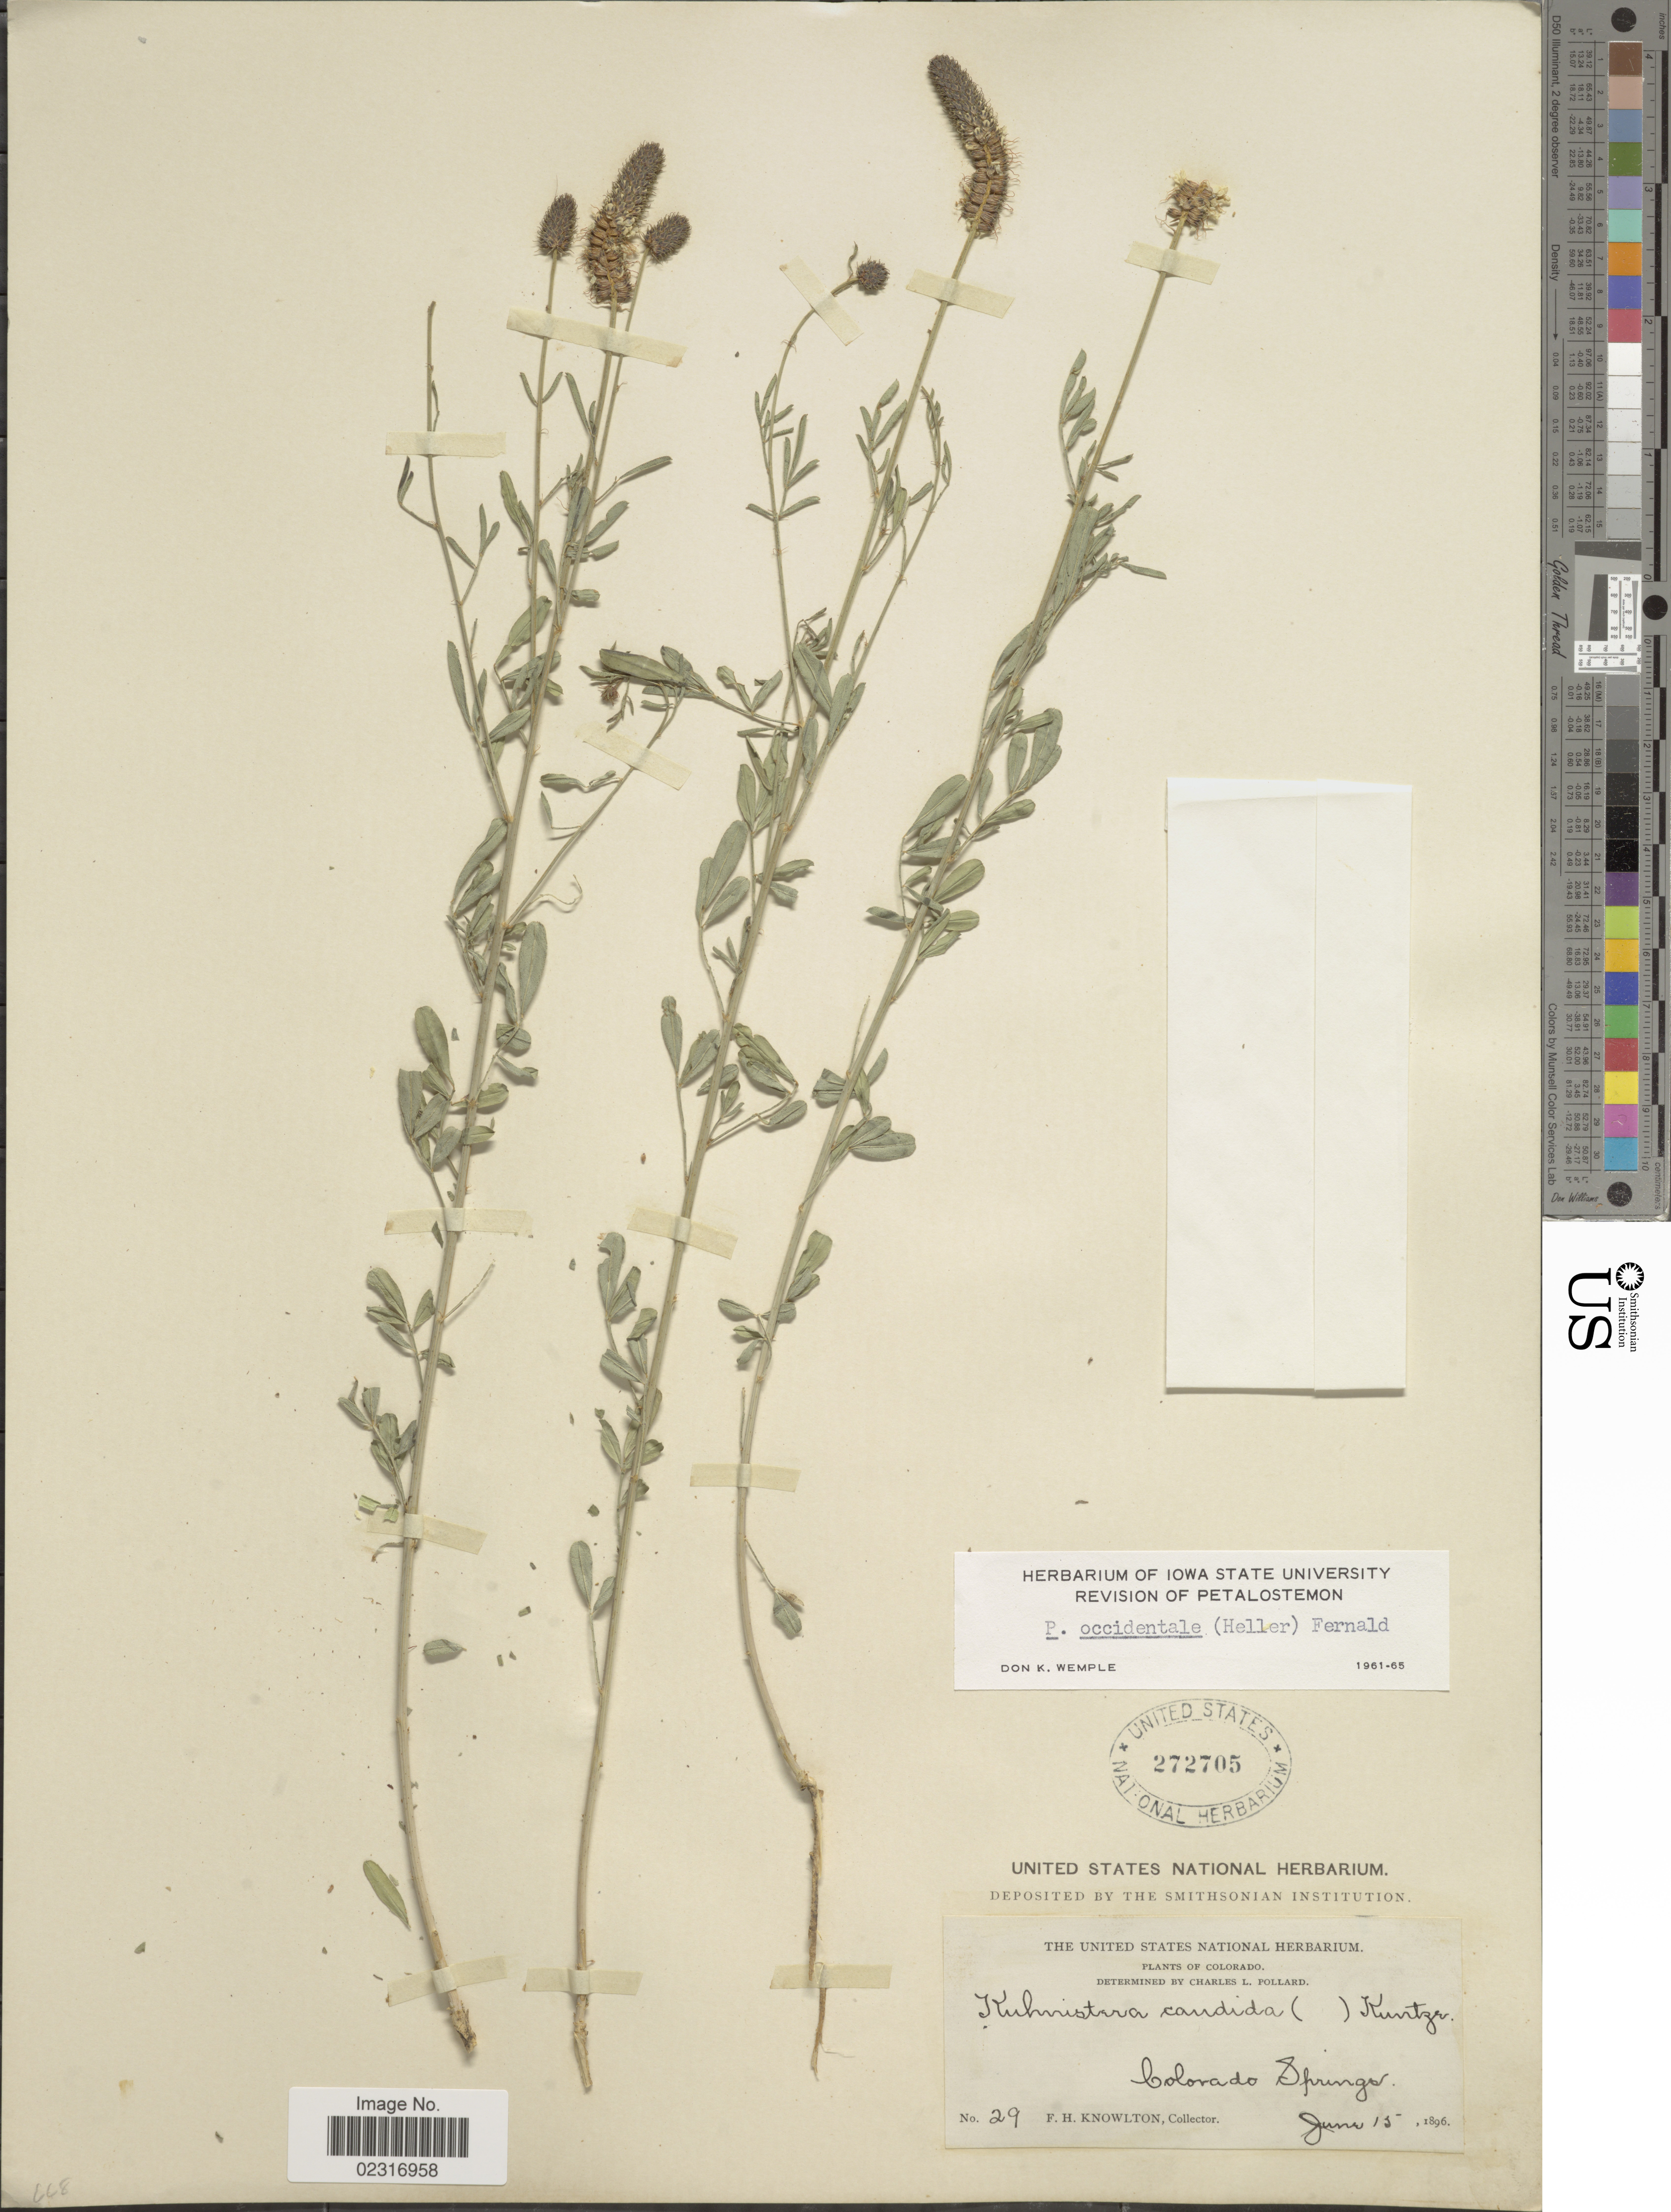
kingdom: Plantae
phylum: Tracheophyta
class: Magnoliopsida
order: Fabales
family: Fabaceae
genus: Dalea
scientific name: Dalea candida var. oligophylla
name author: (Torr) Shinners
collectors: F. H. Knowlton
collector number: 29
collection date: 1896-06-15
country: United States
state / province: Colorado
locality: Colorado Springs.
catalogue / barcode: US 272705